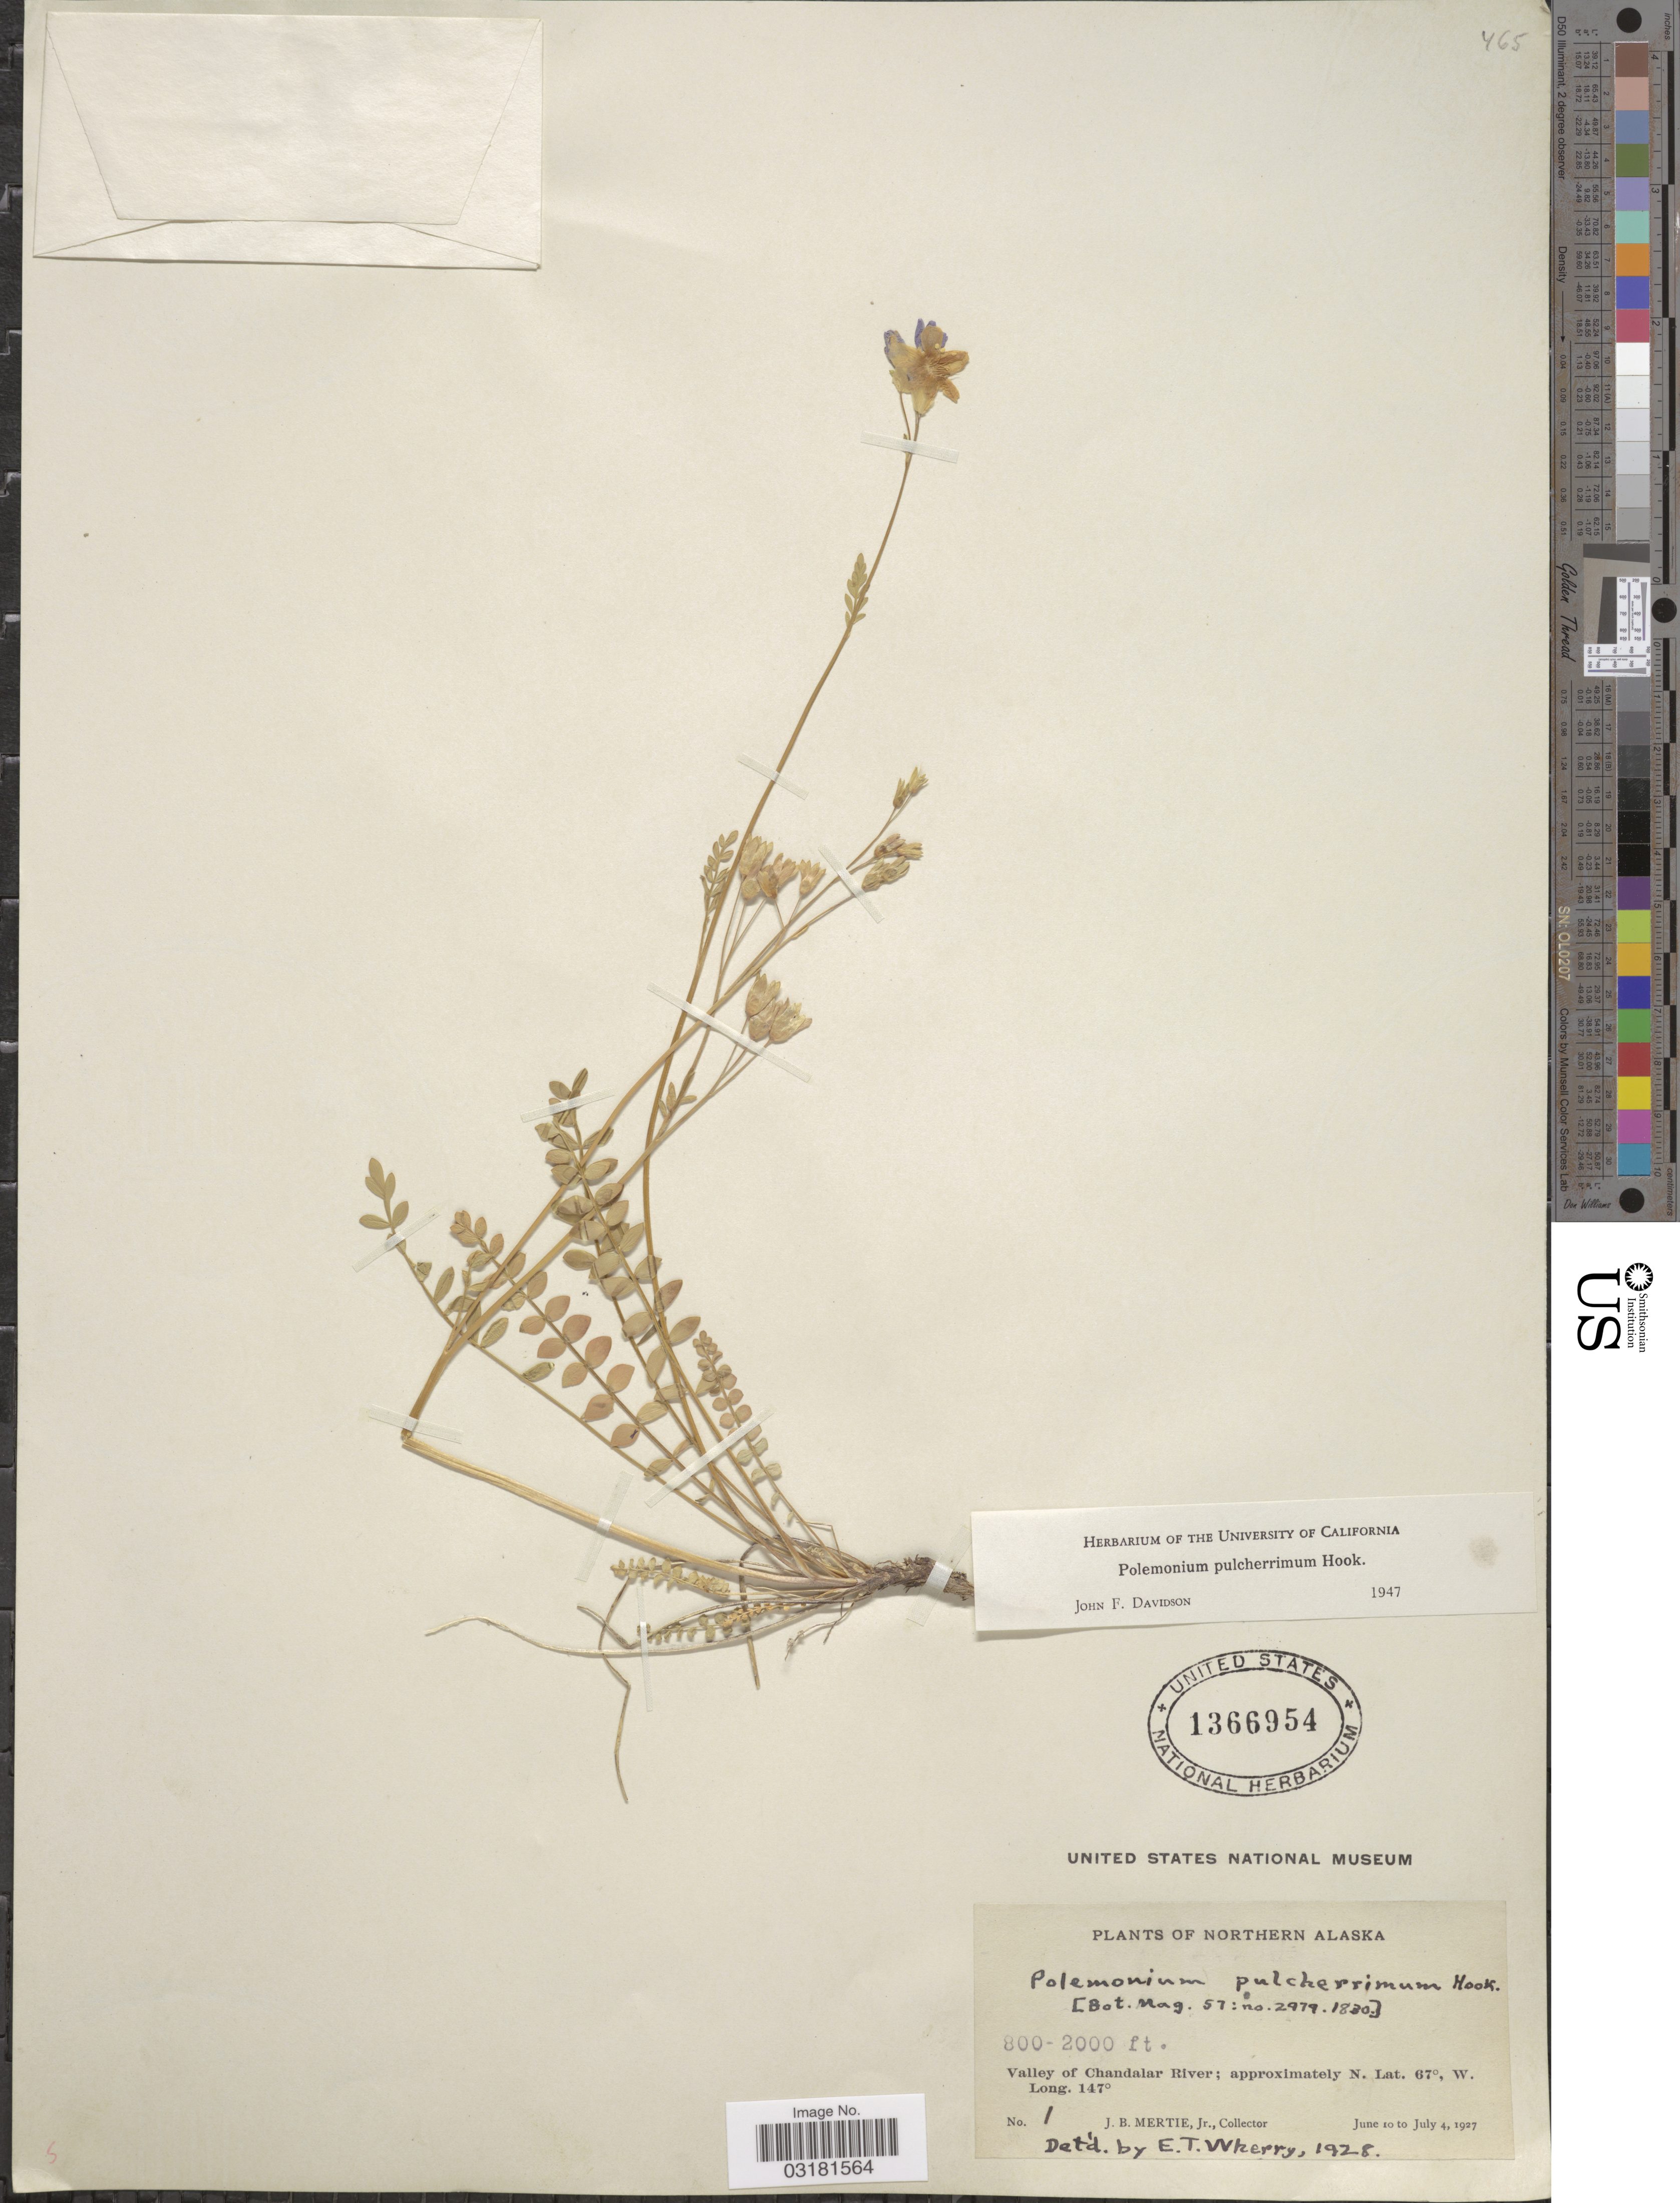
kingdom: Plantae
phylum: Tracheophyta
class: Magnoliopsida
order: Ericales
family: Polemoniaceae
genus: Polemonium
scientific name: Polemonium pulcherrimum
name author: Hook.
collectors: J. Mertie Jr.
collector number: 1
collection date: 1927-06-10/1927-07-04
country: United States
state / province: Alaska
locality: Northern Alaska, Valley of Chandalar River.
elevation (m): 244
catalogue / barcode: US 1366954